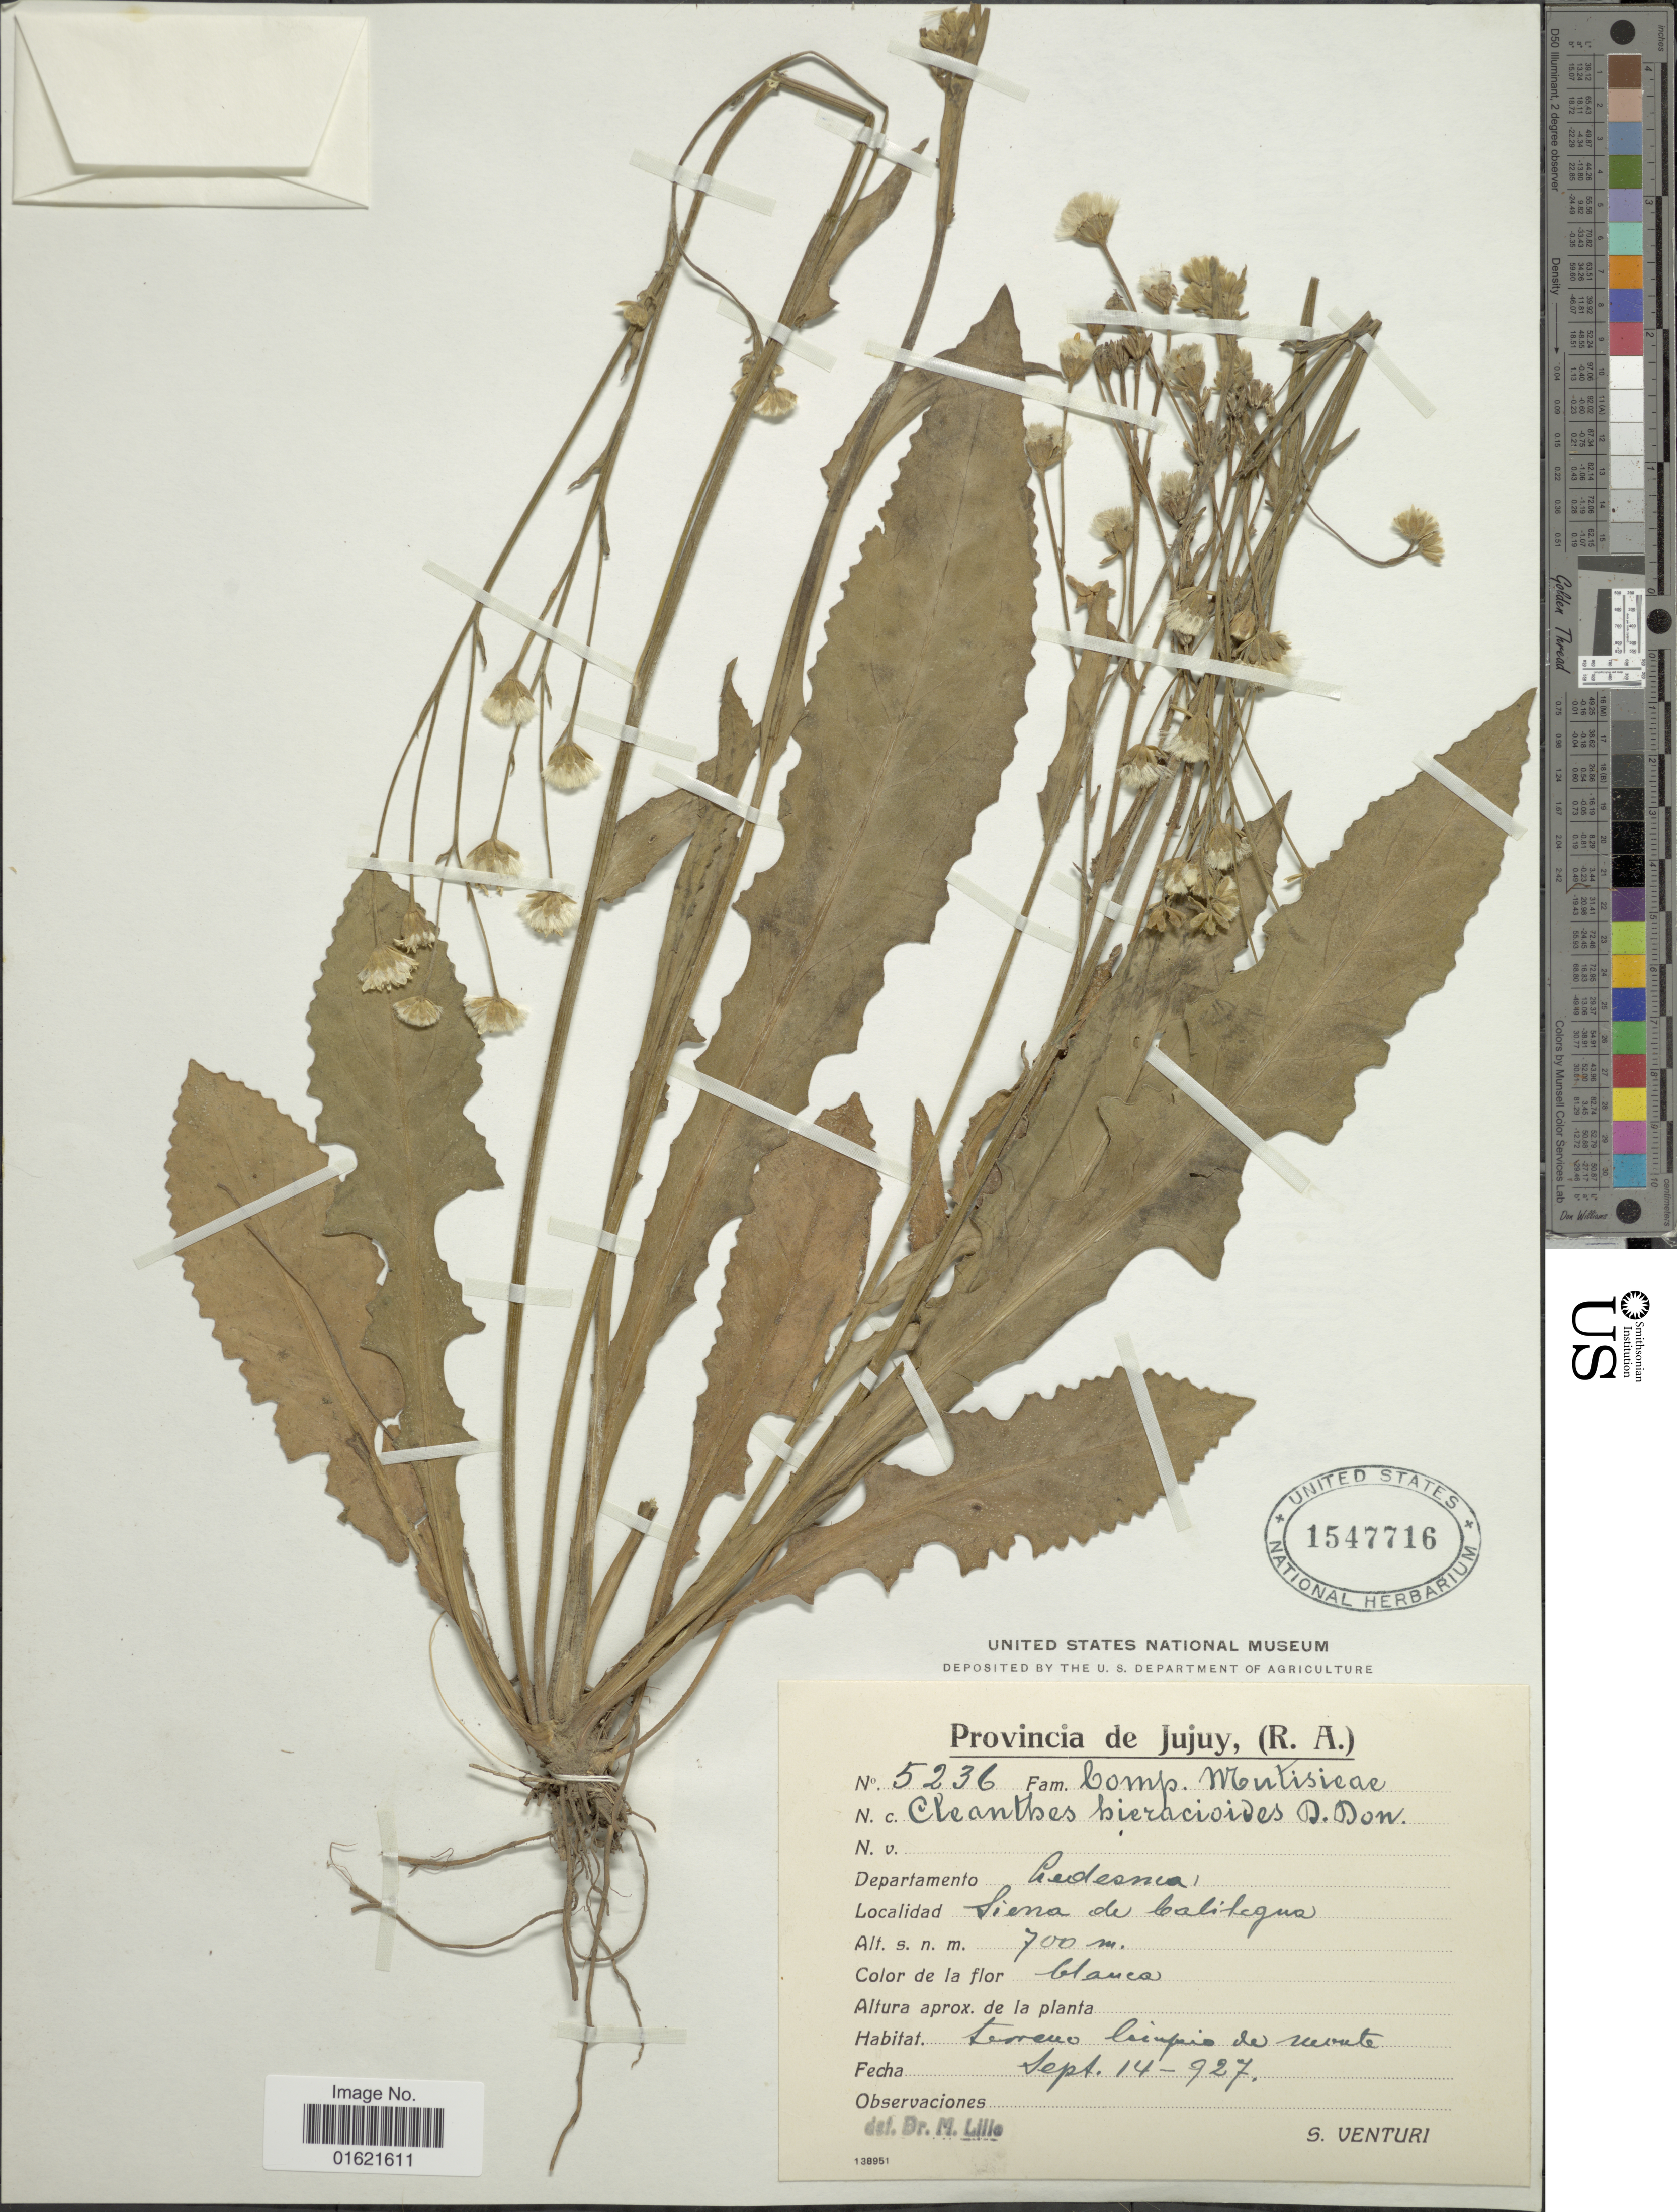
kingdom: Plantae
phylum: Tracheophyta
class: Magnoliopsida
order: Asterales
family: Asteraceae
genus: Holocheilus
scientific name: Holocheilus illustris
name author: (Vell.) Cabrera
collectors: S. Venturi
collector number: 5236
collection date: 1927-09-14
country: Argentina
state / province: Jujuy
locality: Provincia de Jujuy, R. A. Departamento Cedesma, Sierra de Balitegma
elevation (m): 700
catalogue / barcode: US 1547716